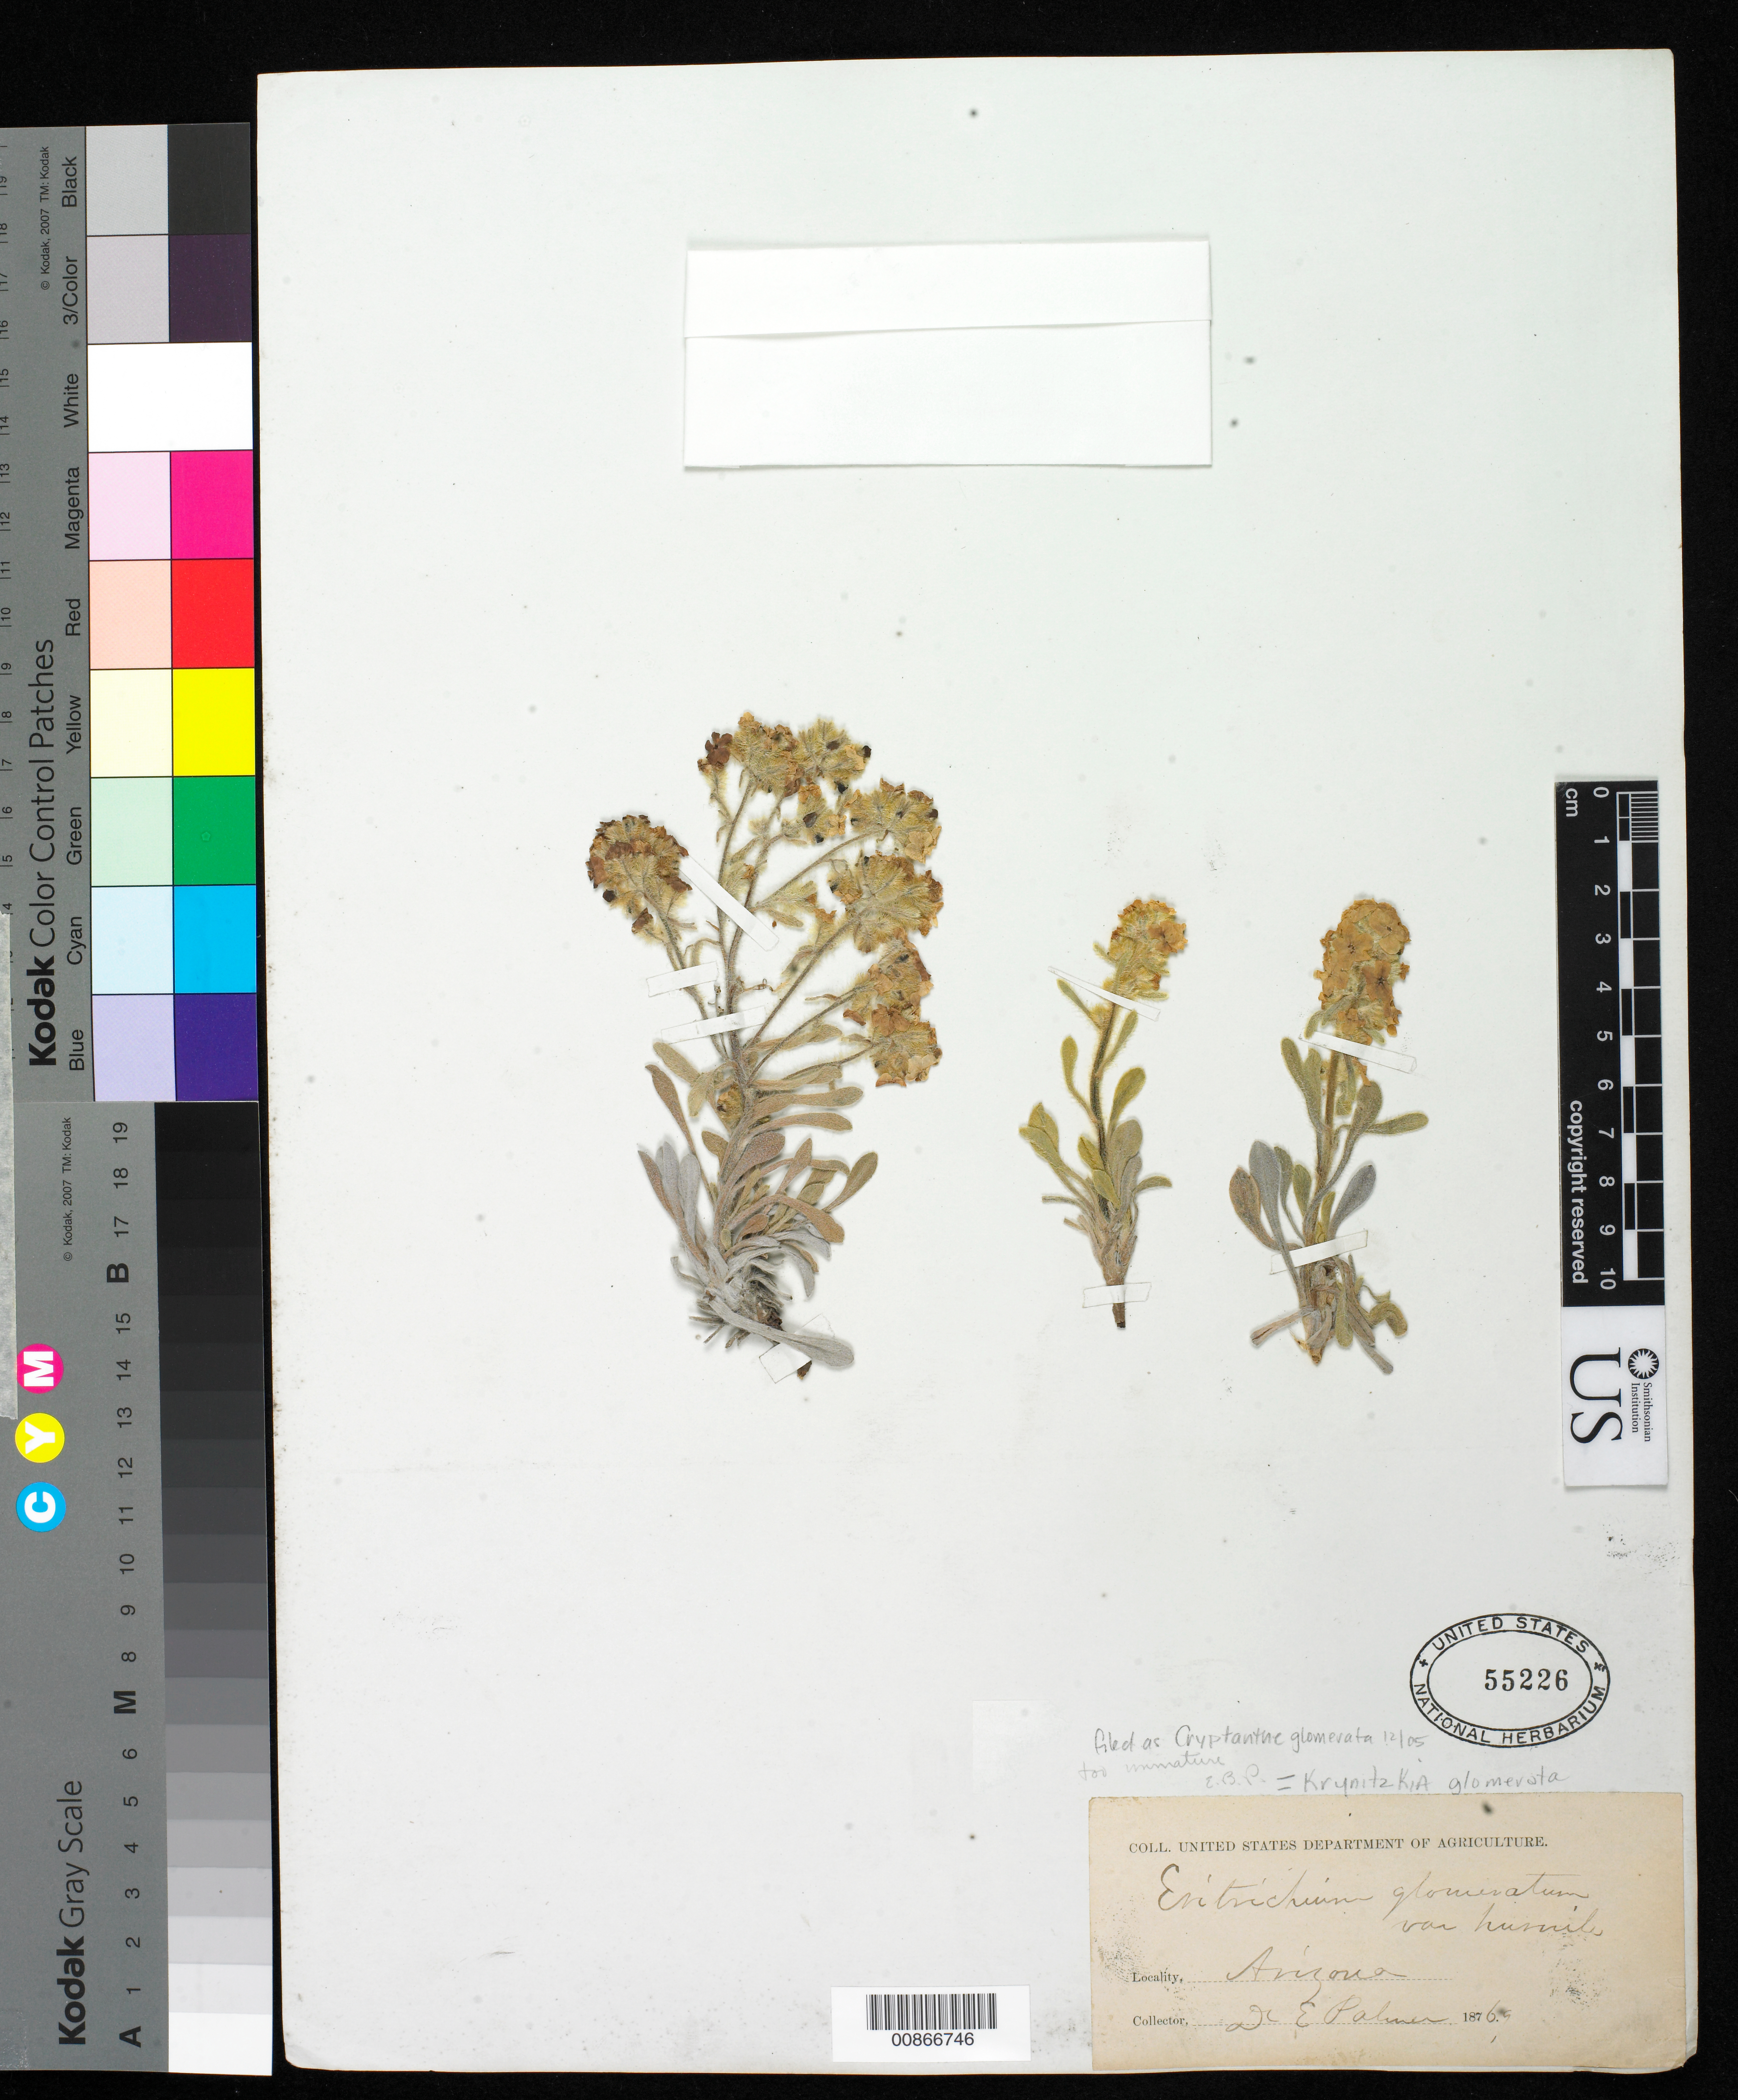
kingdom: Plantae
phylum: Tracheophyta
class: Magnoliopsida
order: Boraginales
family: Boraginaceae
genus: Cryptantha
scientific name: Cryptantha glomerata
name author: (G. Don) Lehm.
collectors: E. Palmer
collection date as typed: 1869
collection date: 1869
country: United States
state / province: Arizona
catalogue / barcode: US 55226